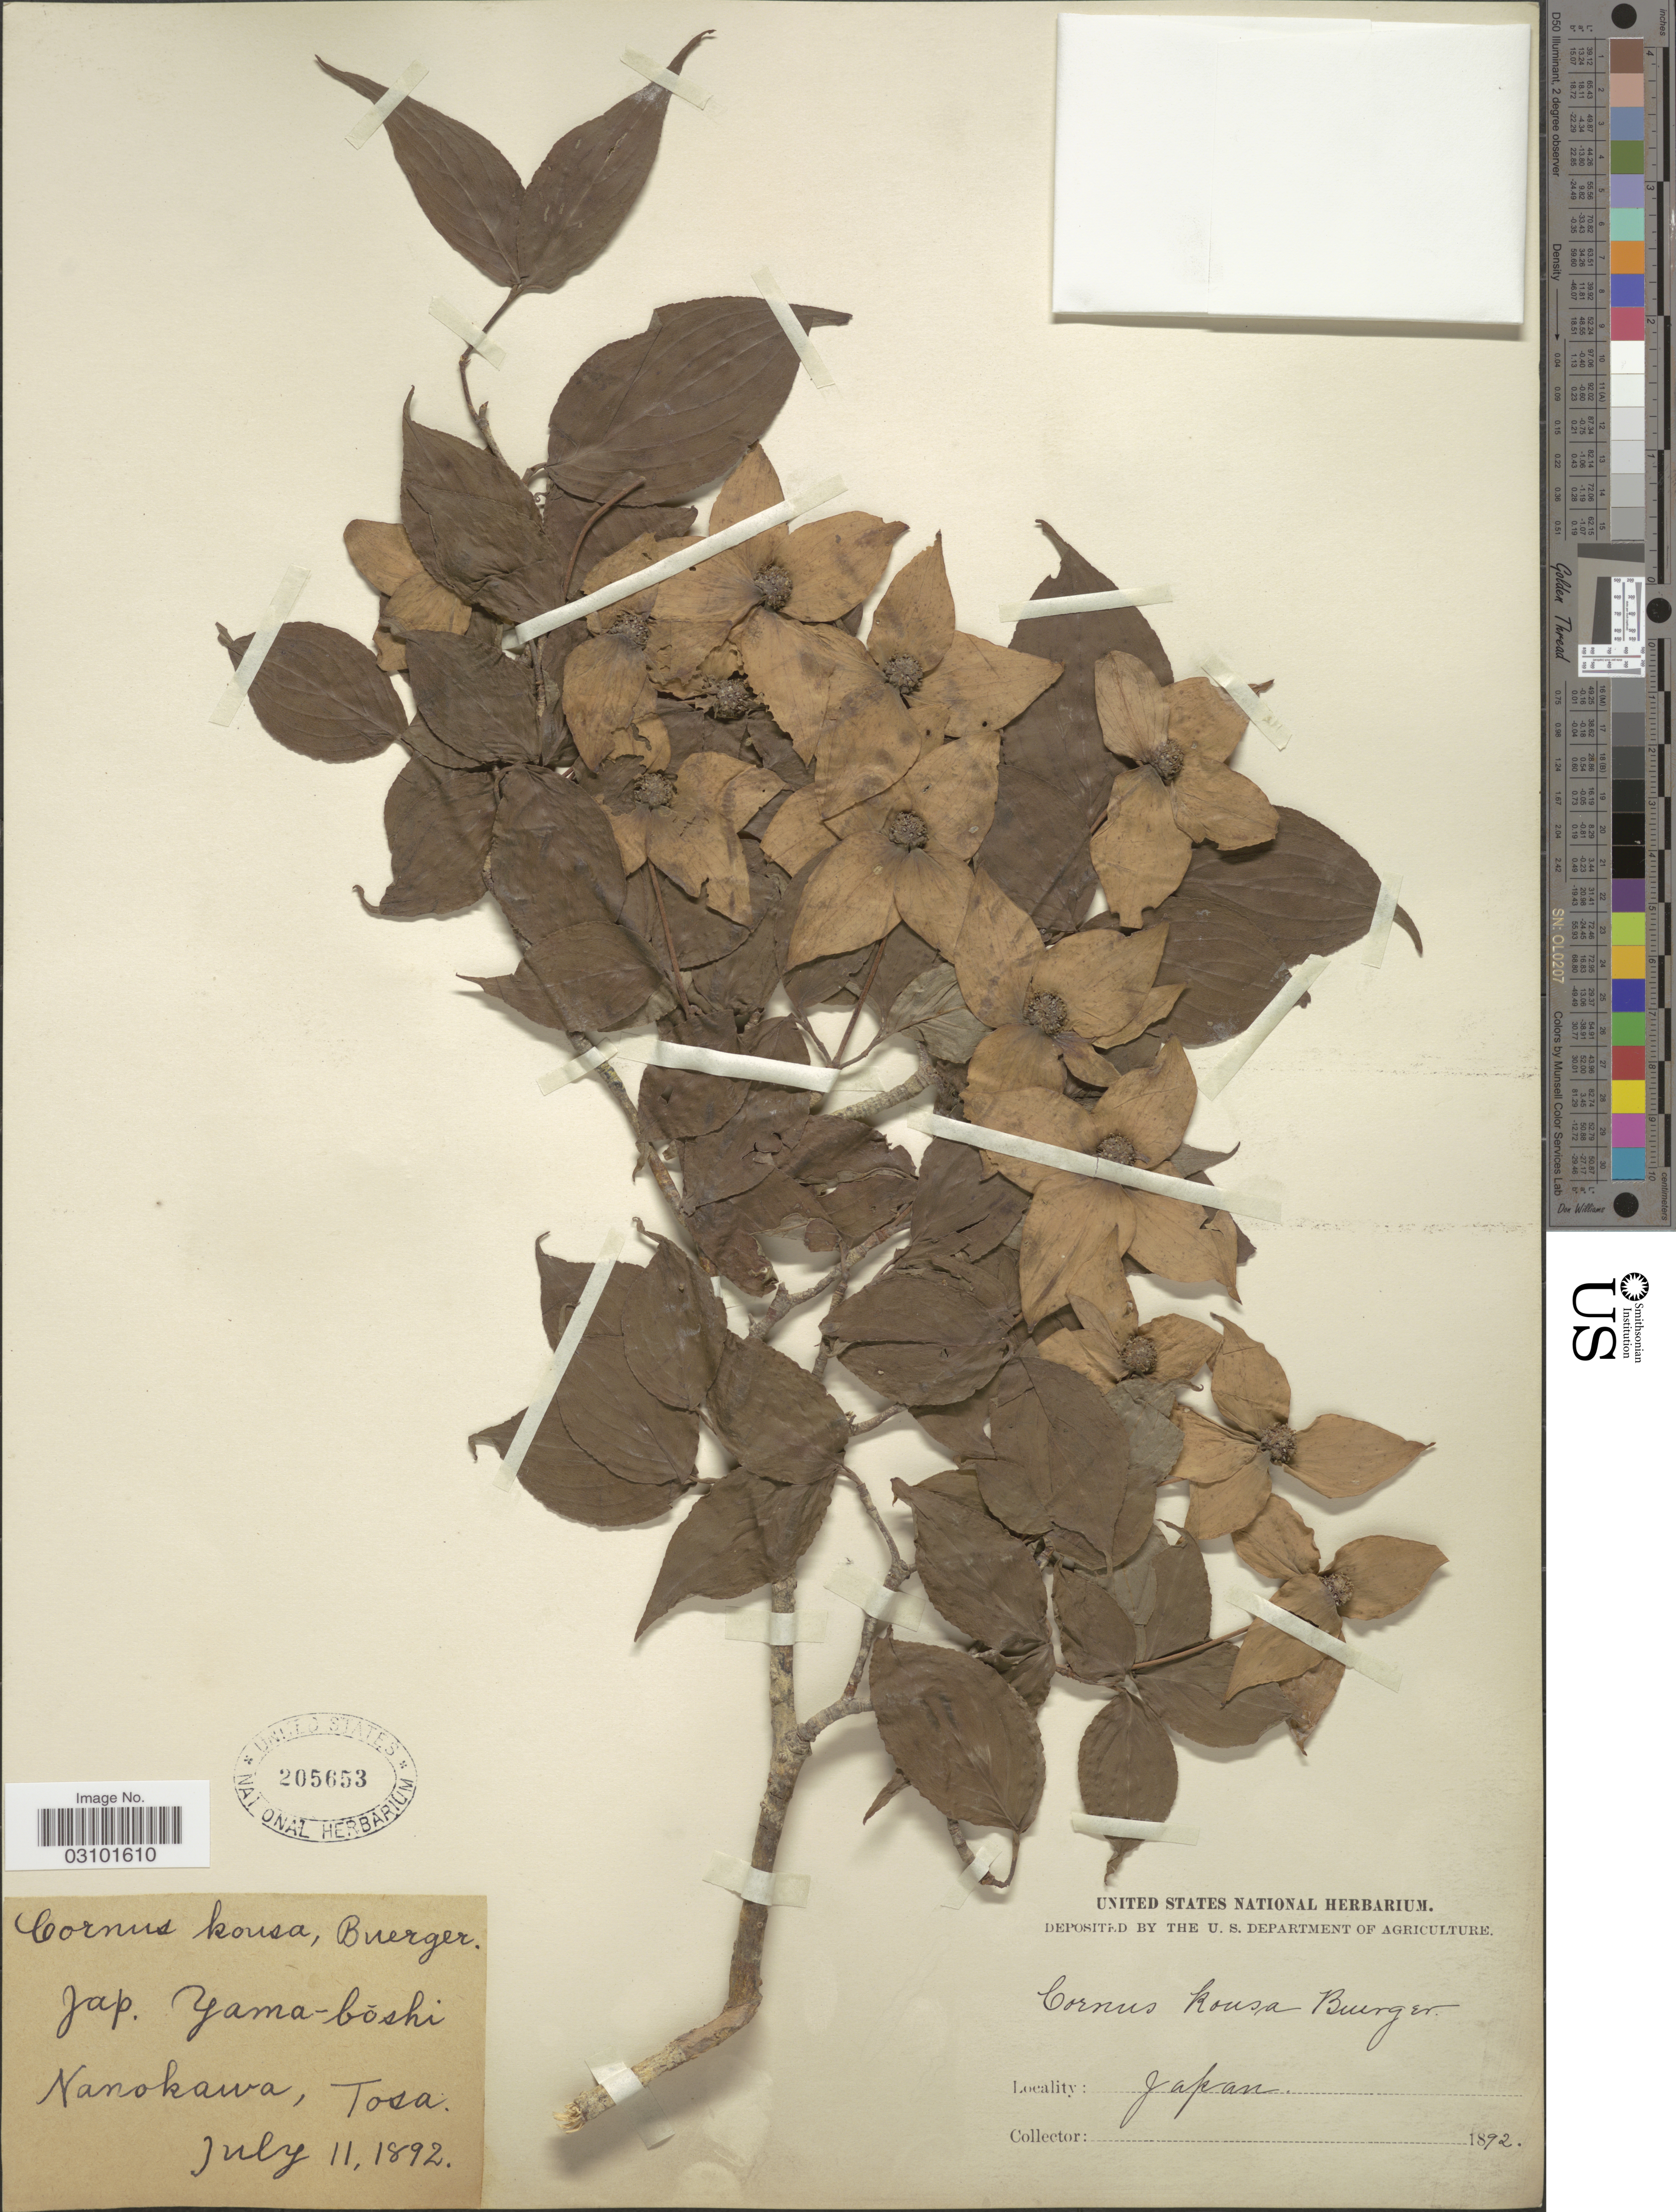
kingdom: Plantae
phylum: Tracheophyta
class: Magnoliopsida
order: Cornales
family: Cornaceae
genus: Cornus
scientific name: Cornus kousa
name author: F. Buerger ex Miq.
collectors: ex herb. United States National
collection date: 1892-07-11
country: Japan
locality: Nanokawa, Tosa.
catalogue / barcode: US 205653